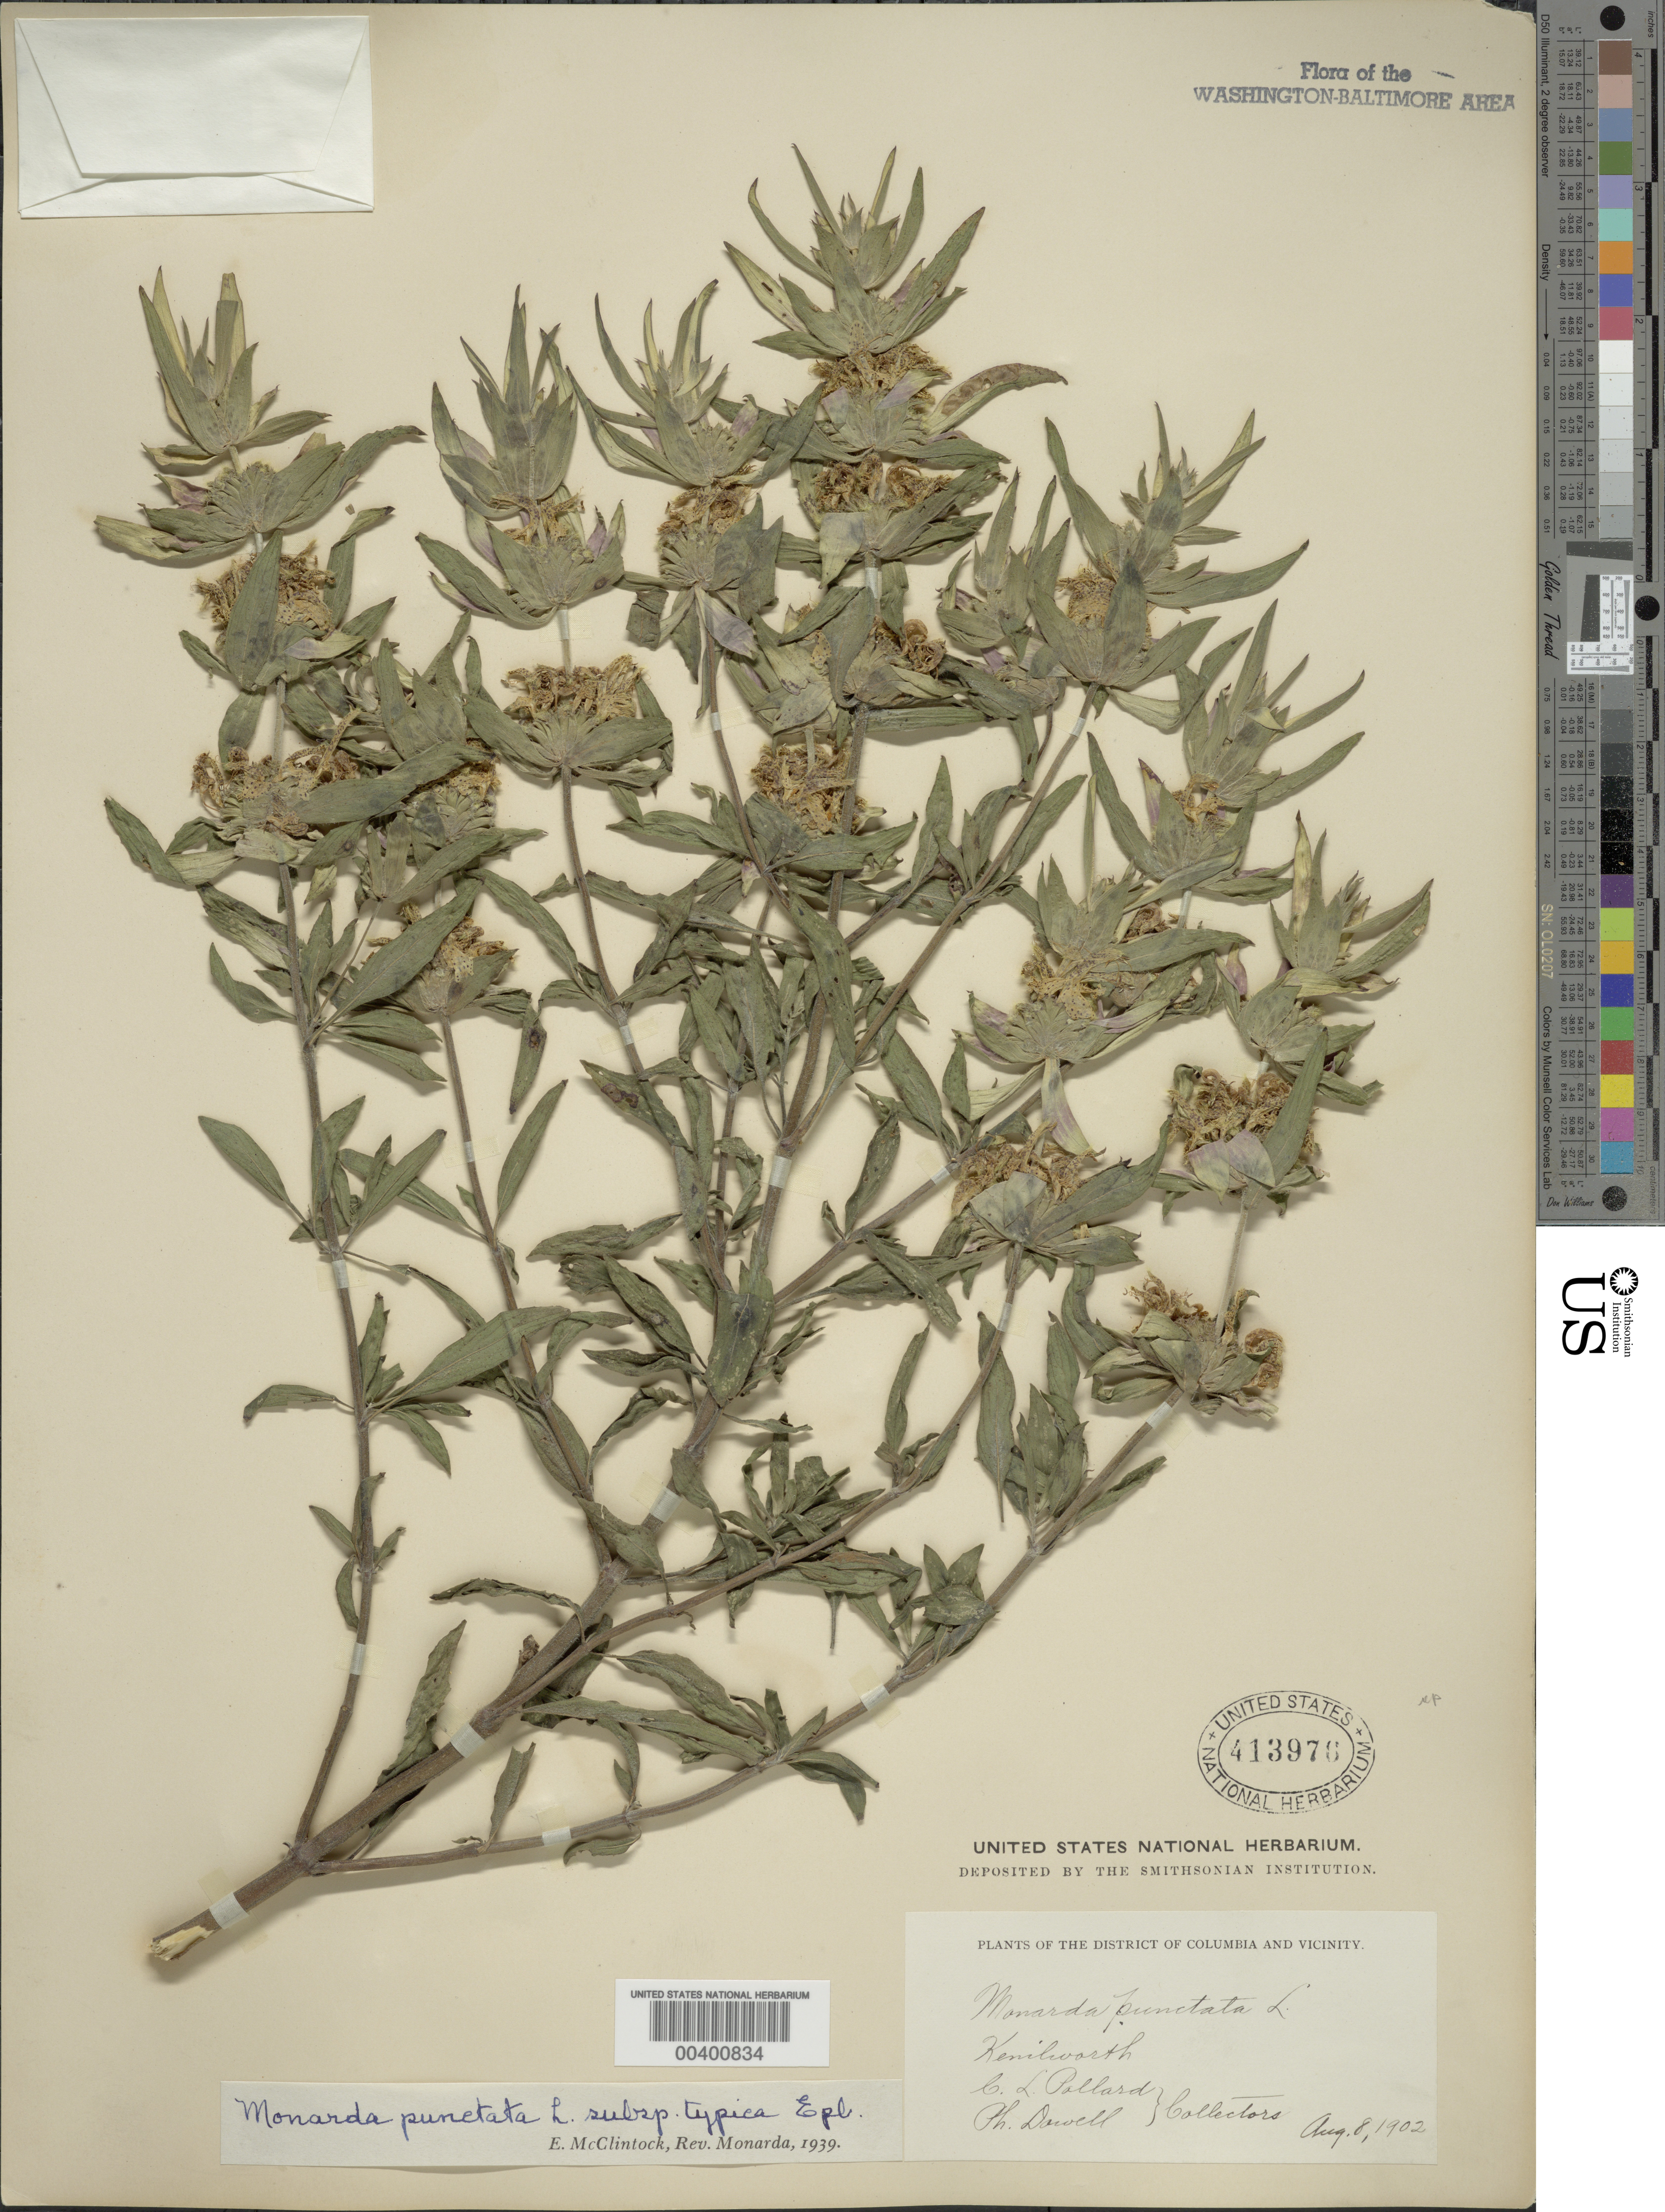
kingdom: Plantae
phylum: Tracheophyta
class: Magnoliopsida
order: Lamiales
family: Lamiaceae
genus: Monarda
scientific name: Monarda punctata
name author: L.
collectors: C. L. Pollard & P. Dowell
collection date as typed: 08 Aug 1902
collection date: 1902-08-08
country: United States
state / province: District of Columbia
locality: Kenilworth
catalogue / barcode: US 413976